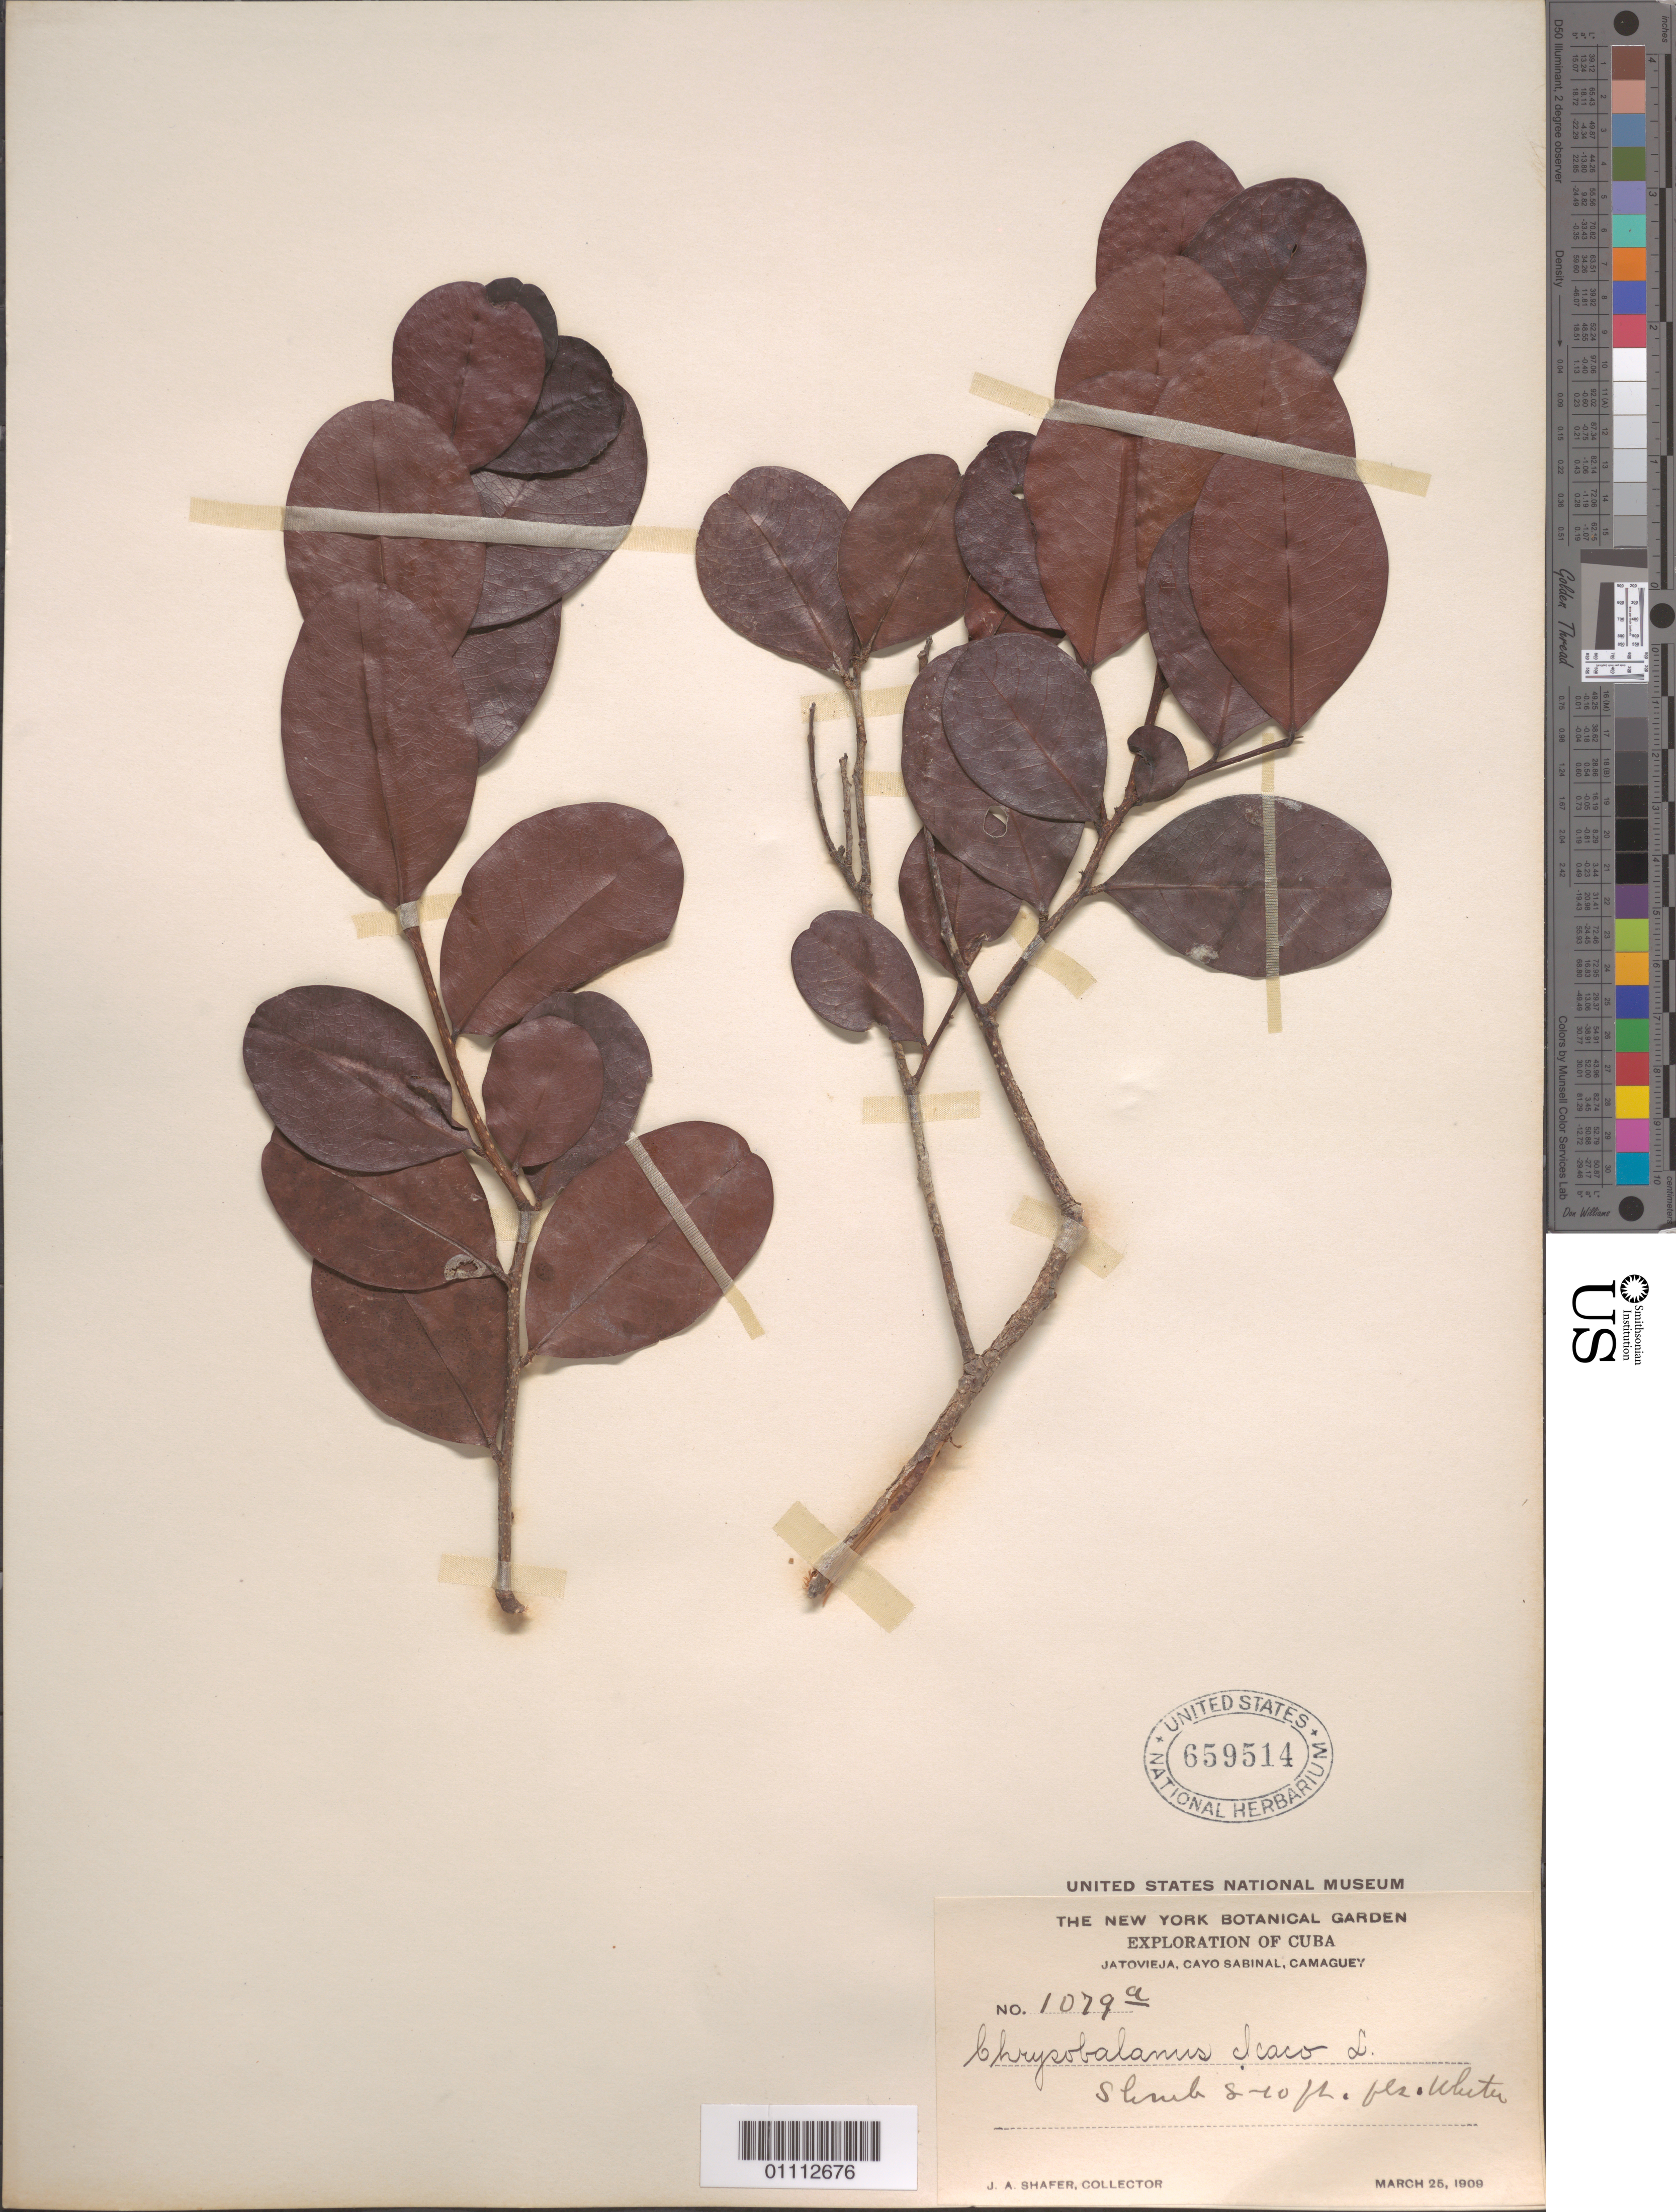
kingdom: Plantae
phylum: Tracheophyta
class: Magnoliopsida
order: Malpighiales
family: Chrysobalanaceae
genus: Chrysobalanus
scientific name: Chrysobalanus icaco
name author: L.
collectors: J. A. Shafer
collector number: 1079a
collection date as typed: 25 Mar 1909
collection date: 1909-03-25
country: Cuba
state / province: Camagüey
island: Cuba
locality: Jatovieja, Cayo Sabinal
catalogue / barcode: US 659514